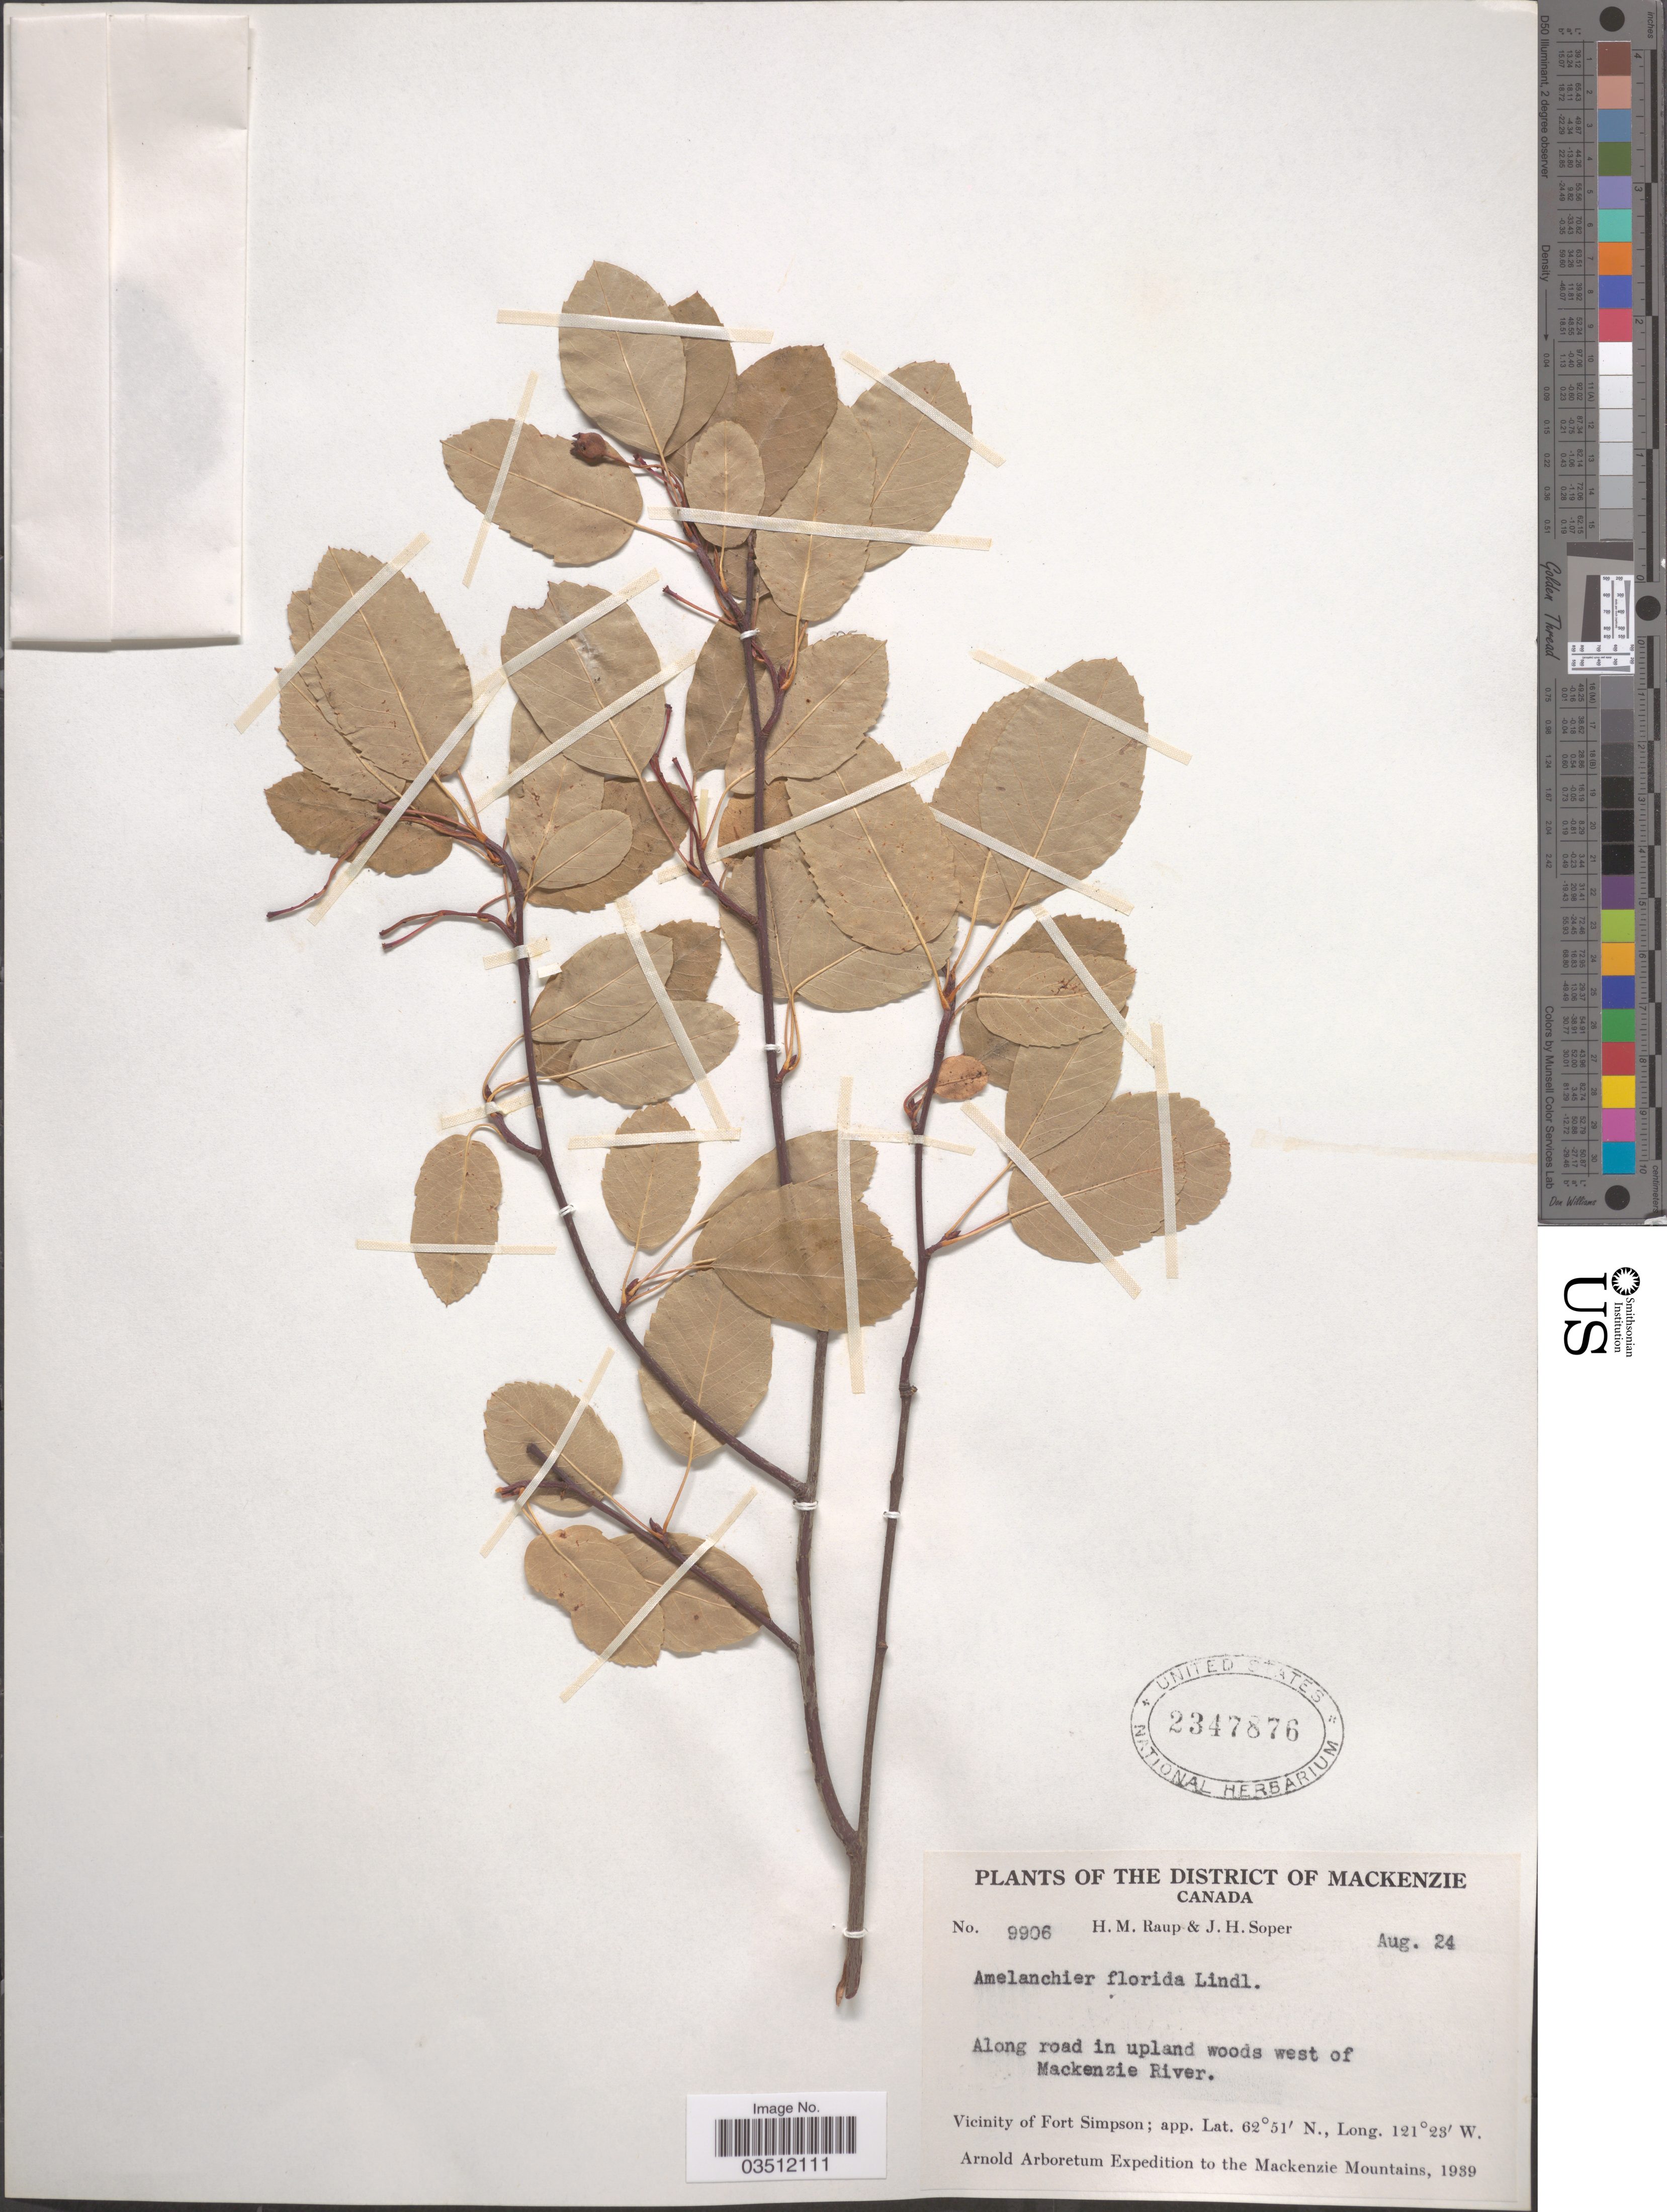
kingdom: Plantae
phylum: Tracheophyta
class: Magnoliopsida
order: Rosales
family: Rosaceae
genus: Amelanchier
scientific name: Amelanchier florida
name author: Lindl.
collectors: H. Raup & J. H. Soper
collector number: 9906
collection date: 1939-08-24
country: Canada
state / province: Northwest Territories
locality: District of Mackenzie. Along road in upland woods west of Mackenzie River. Vicinity of Fort Simpson. The Mackenzie Mountains.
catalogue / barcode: US 2347876